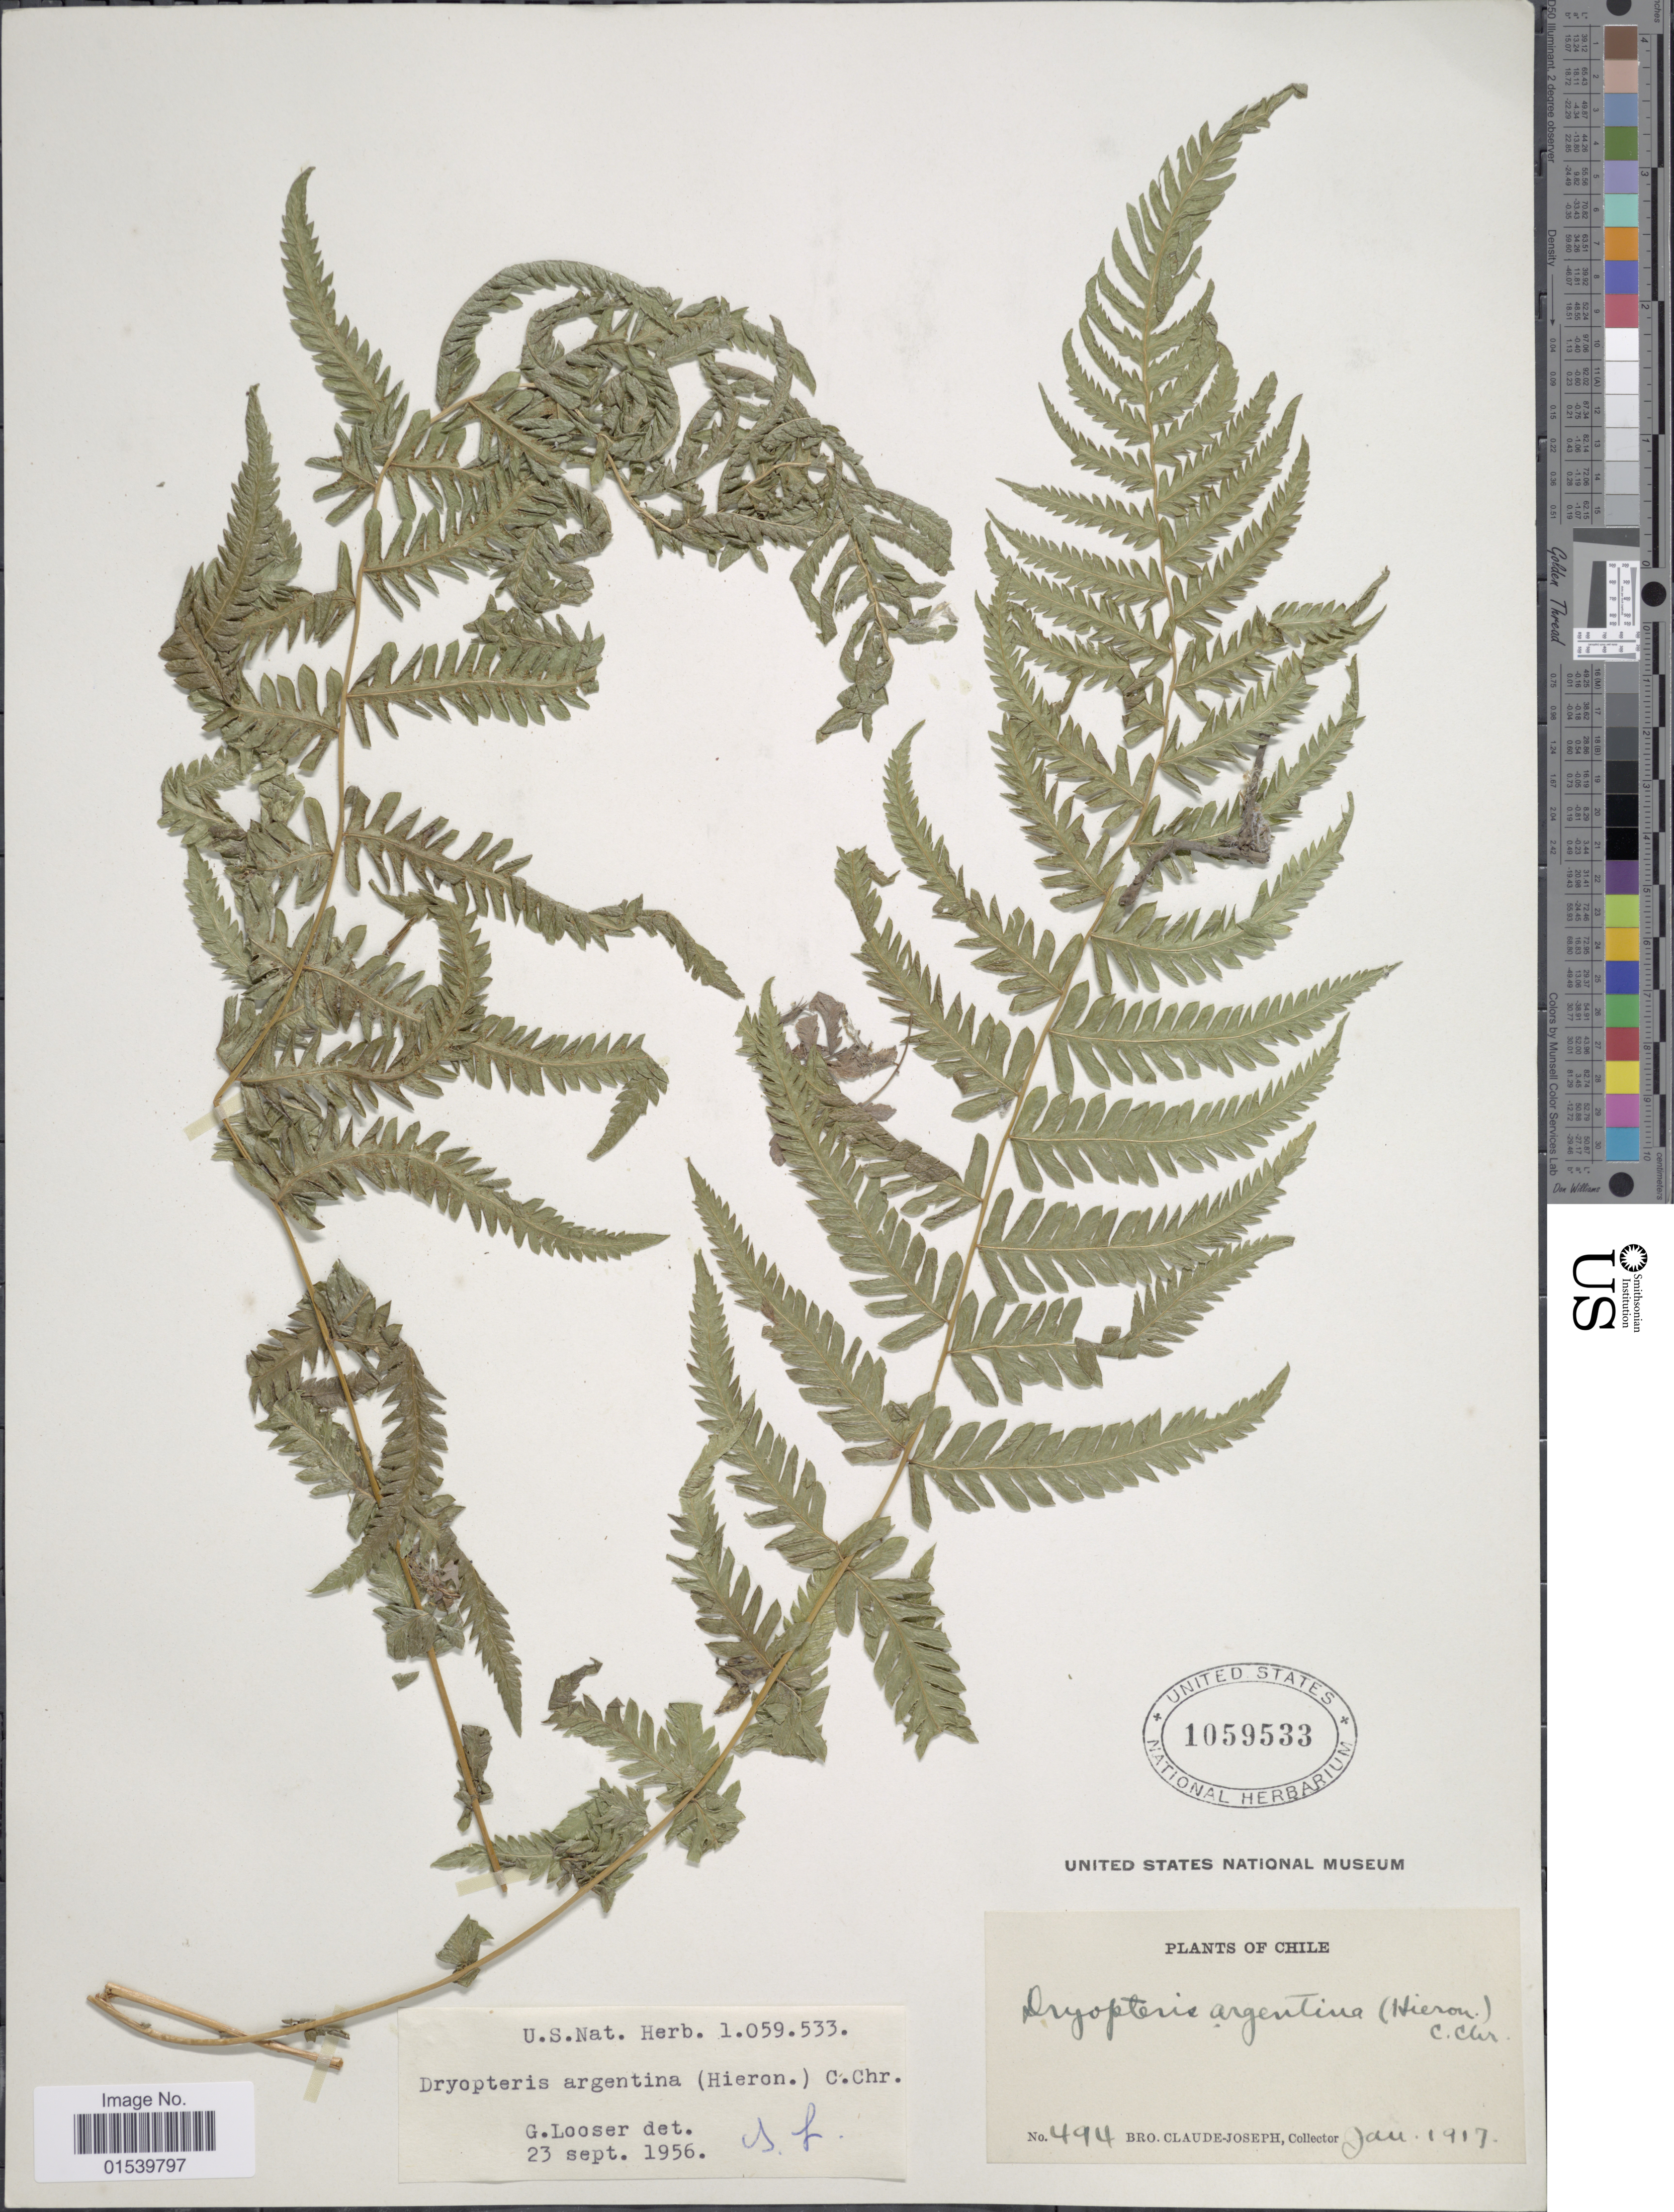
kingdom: Plantae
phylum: Tracheophyta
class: Polypodiopsida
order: Polypodiales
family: Thelypteridaceae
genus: Amauropelta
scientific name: Amauropelta argentina (Hieron.) comb. nov., ined. 2015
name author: (Hieron.)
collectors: Bro. Claude-Joseph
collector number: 494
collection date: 1917-01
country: Chile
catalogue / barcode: US 1059533